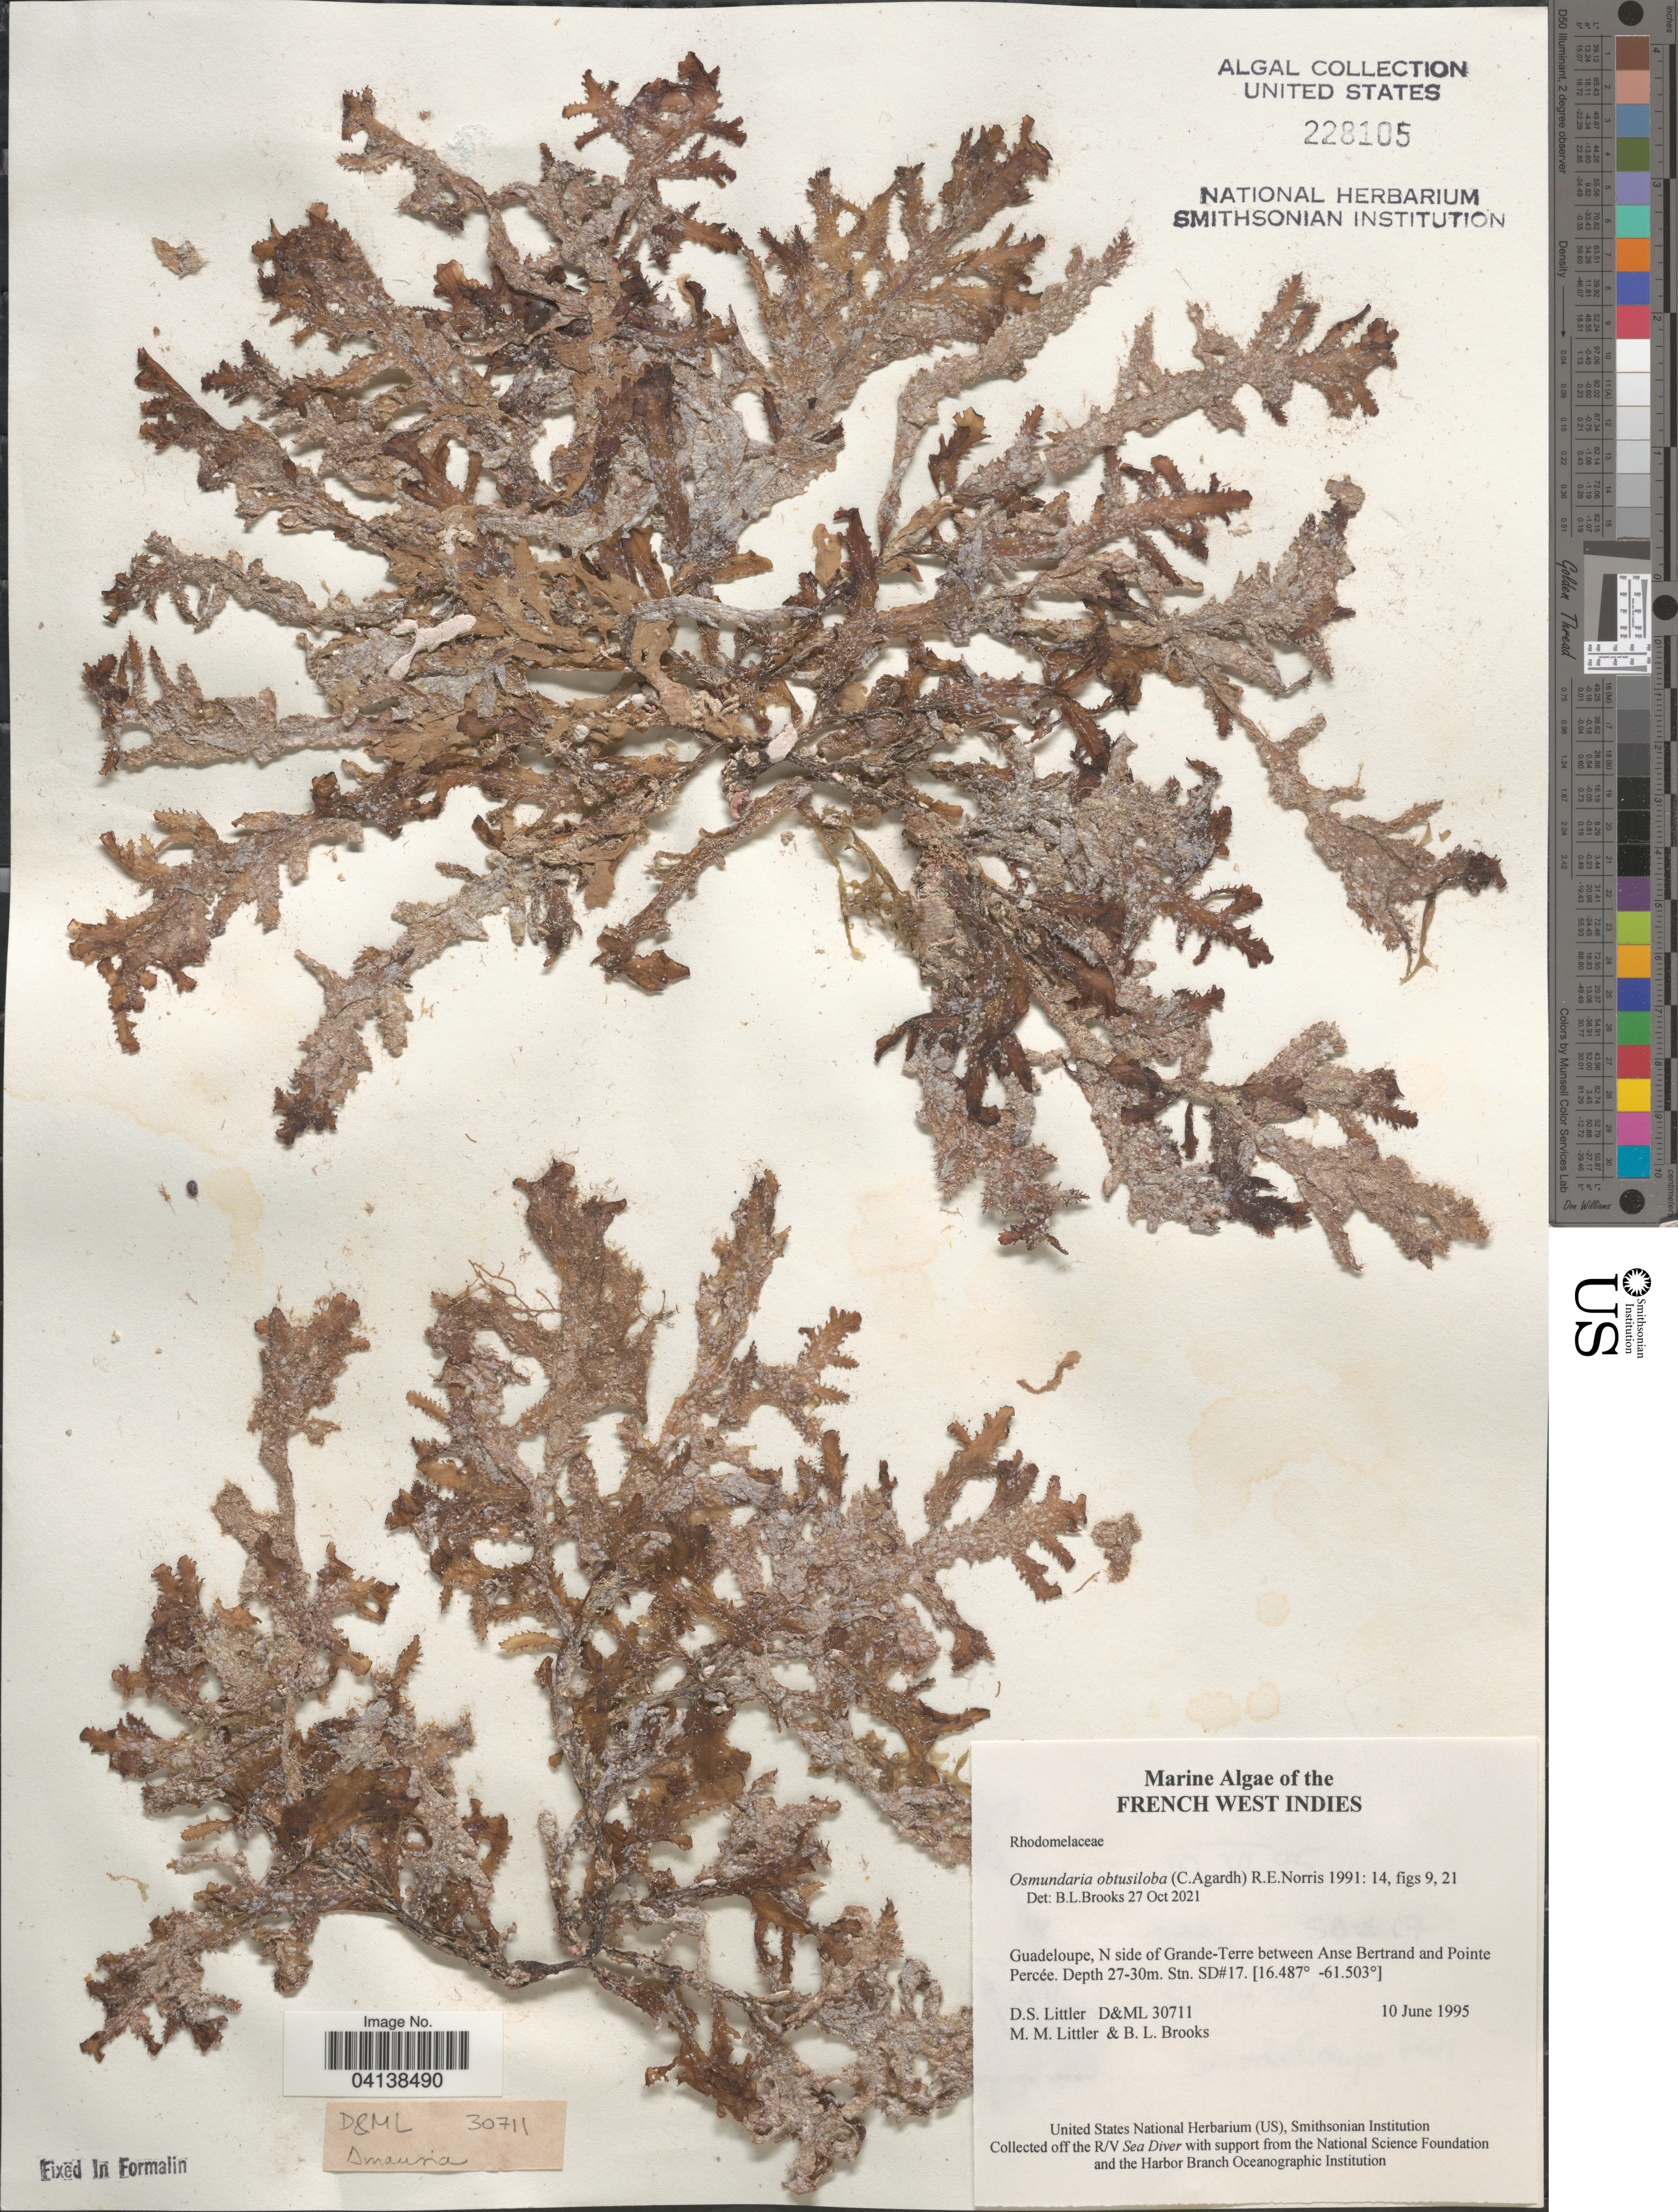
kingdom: Plantae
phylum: Rhodophyta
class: Florideophyceae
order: Ceramiales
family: Rhodomelaceae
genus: Osmundaria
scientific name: Osmundaria obtusiloba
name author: (C. Agardh) R.E. Norris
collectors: D. S. Littler & B. Brooks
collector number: D&ML 30711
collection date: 1995-06-10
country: Guadeloupe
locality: French West Indies. N side of Grande-Terre between Anse Bertrand and Pointe Percée. Stn. SD#17.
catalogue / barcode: US 228105